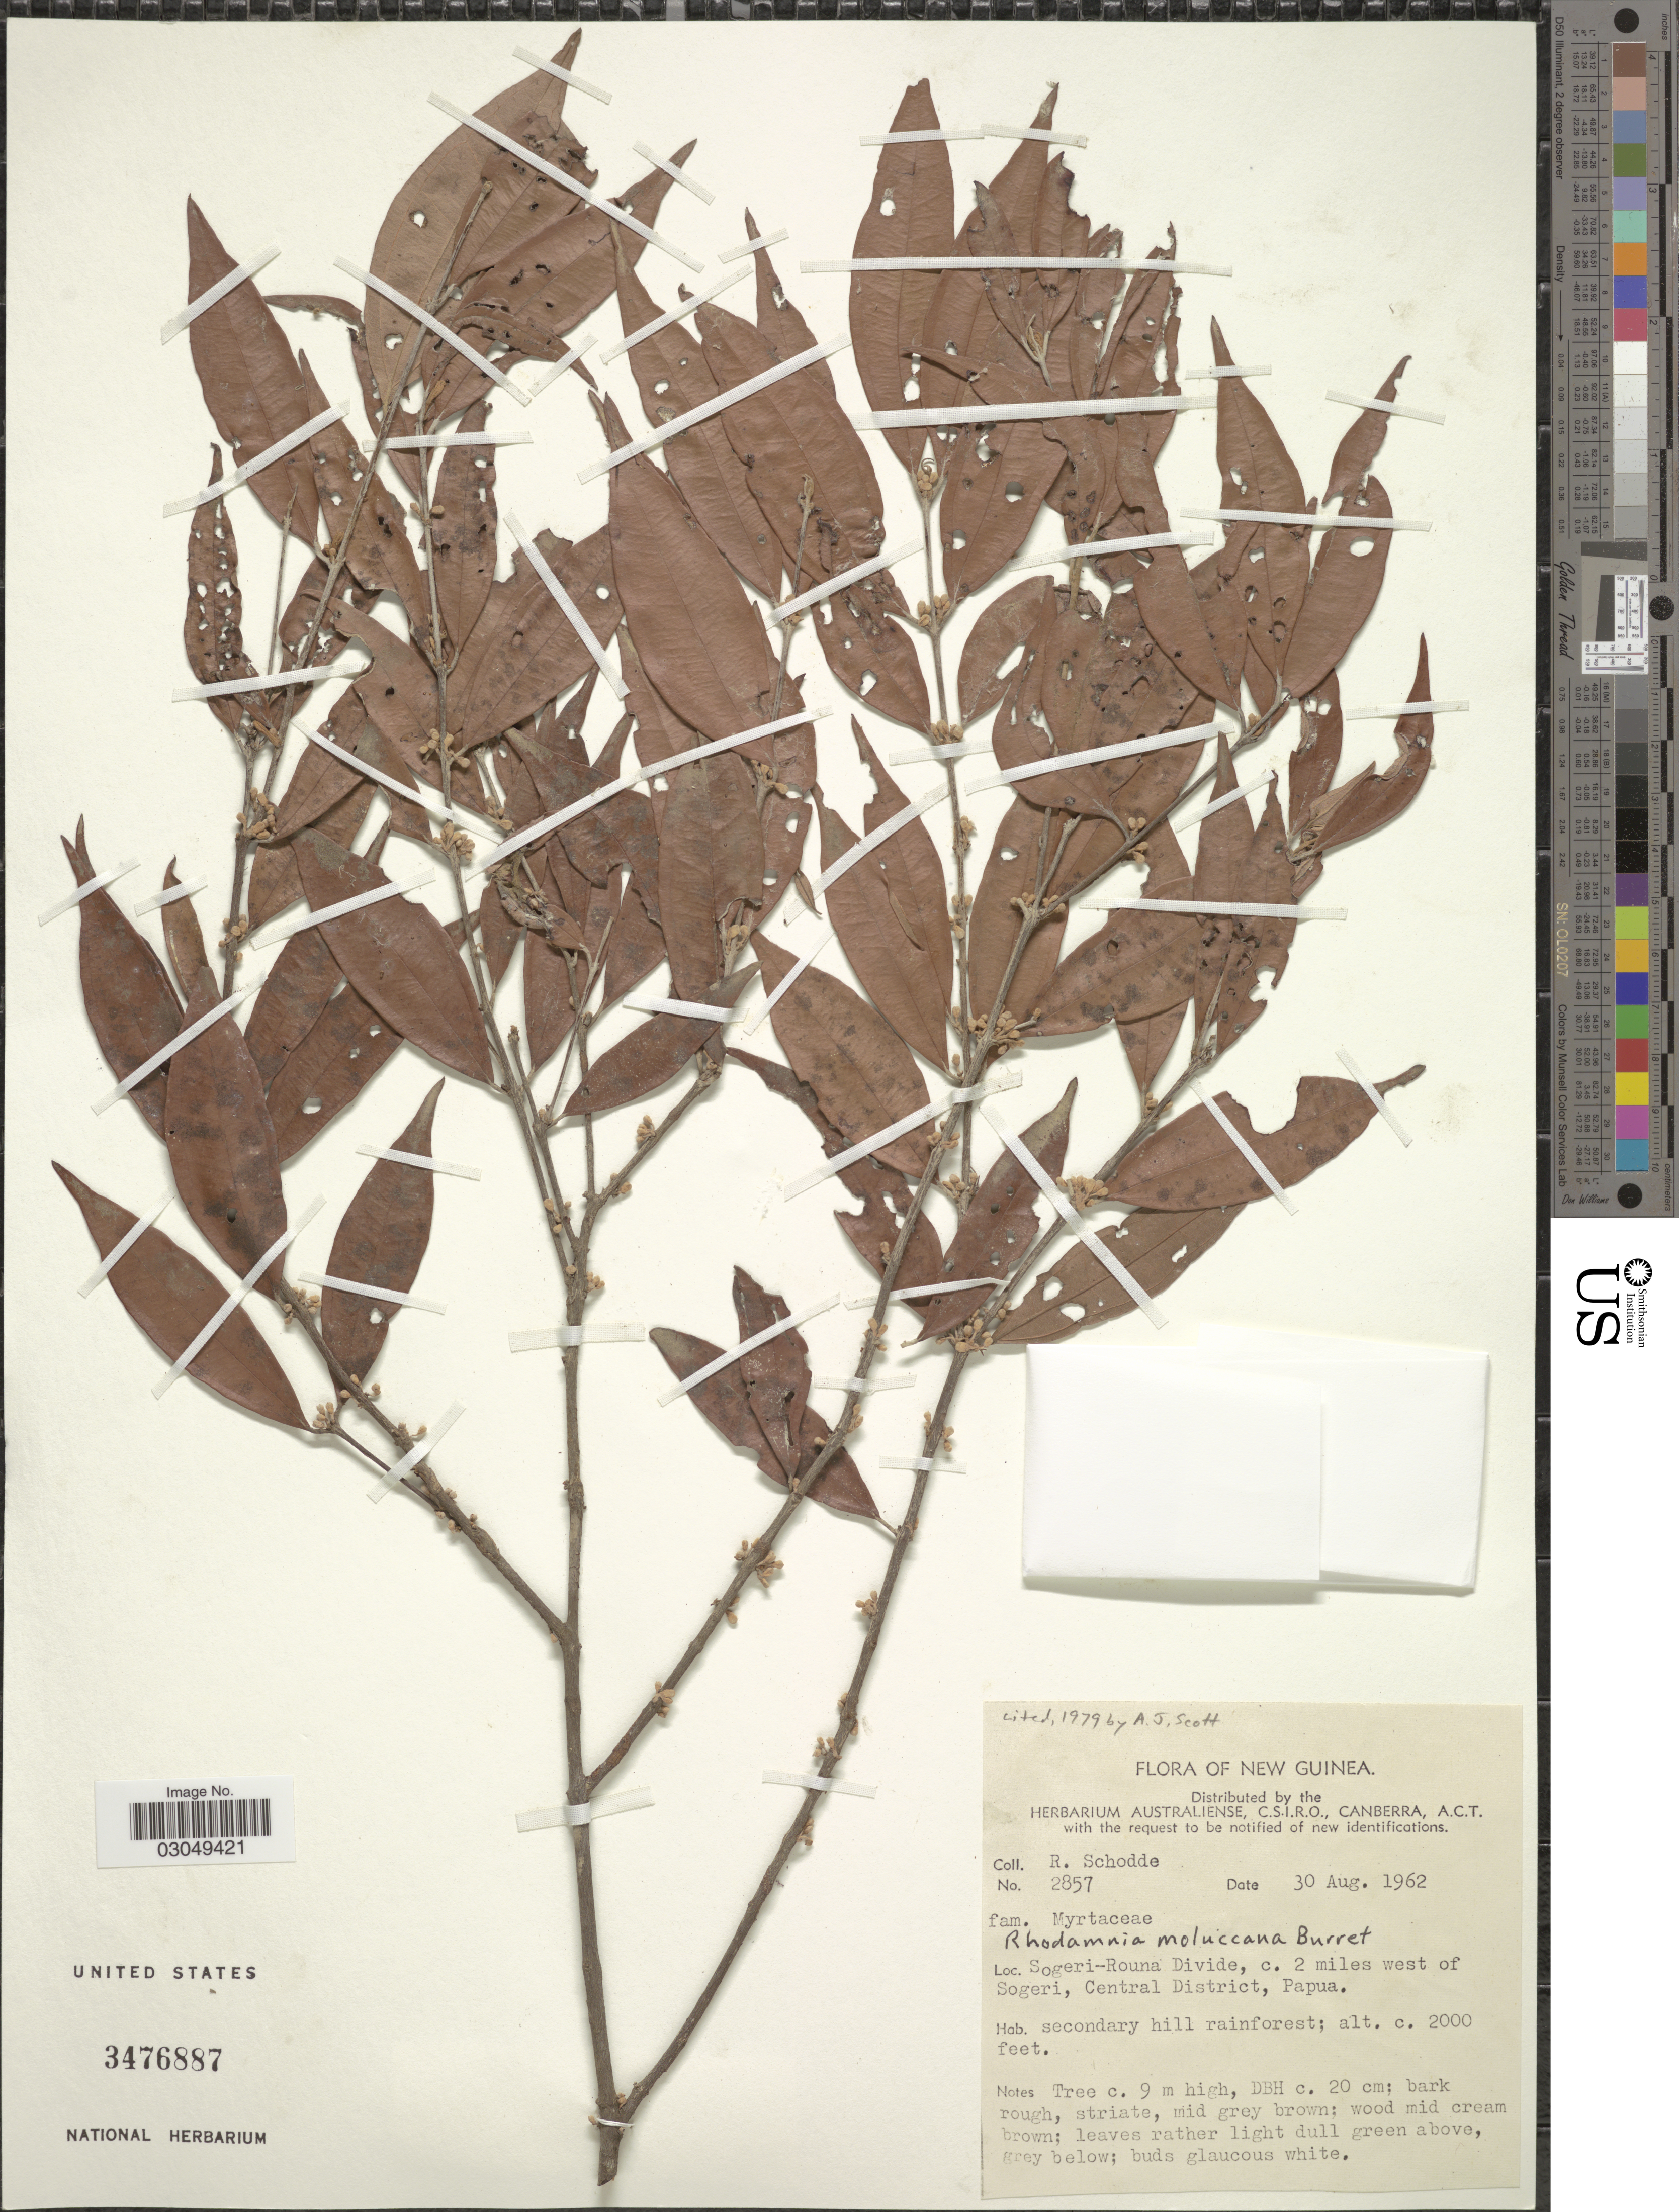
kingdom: Plantae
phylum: Tracheophyta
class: Magnoliopsida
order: Myrtales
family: Myrtaceae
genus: Rhodamnia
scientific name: Rhodamnia moluccana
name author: Burret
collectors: R. Schodde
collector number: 2857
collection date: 1962-08-30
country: Papua New Guinea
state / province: Central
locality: New Guinea. Sogeri-Rouna Divide, c. 2 miles west of Sogeri, Central District.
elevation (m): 610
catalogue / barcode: US 3476887